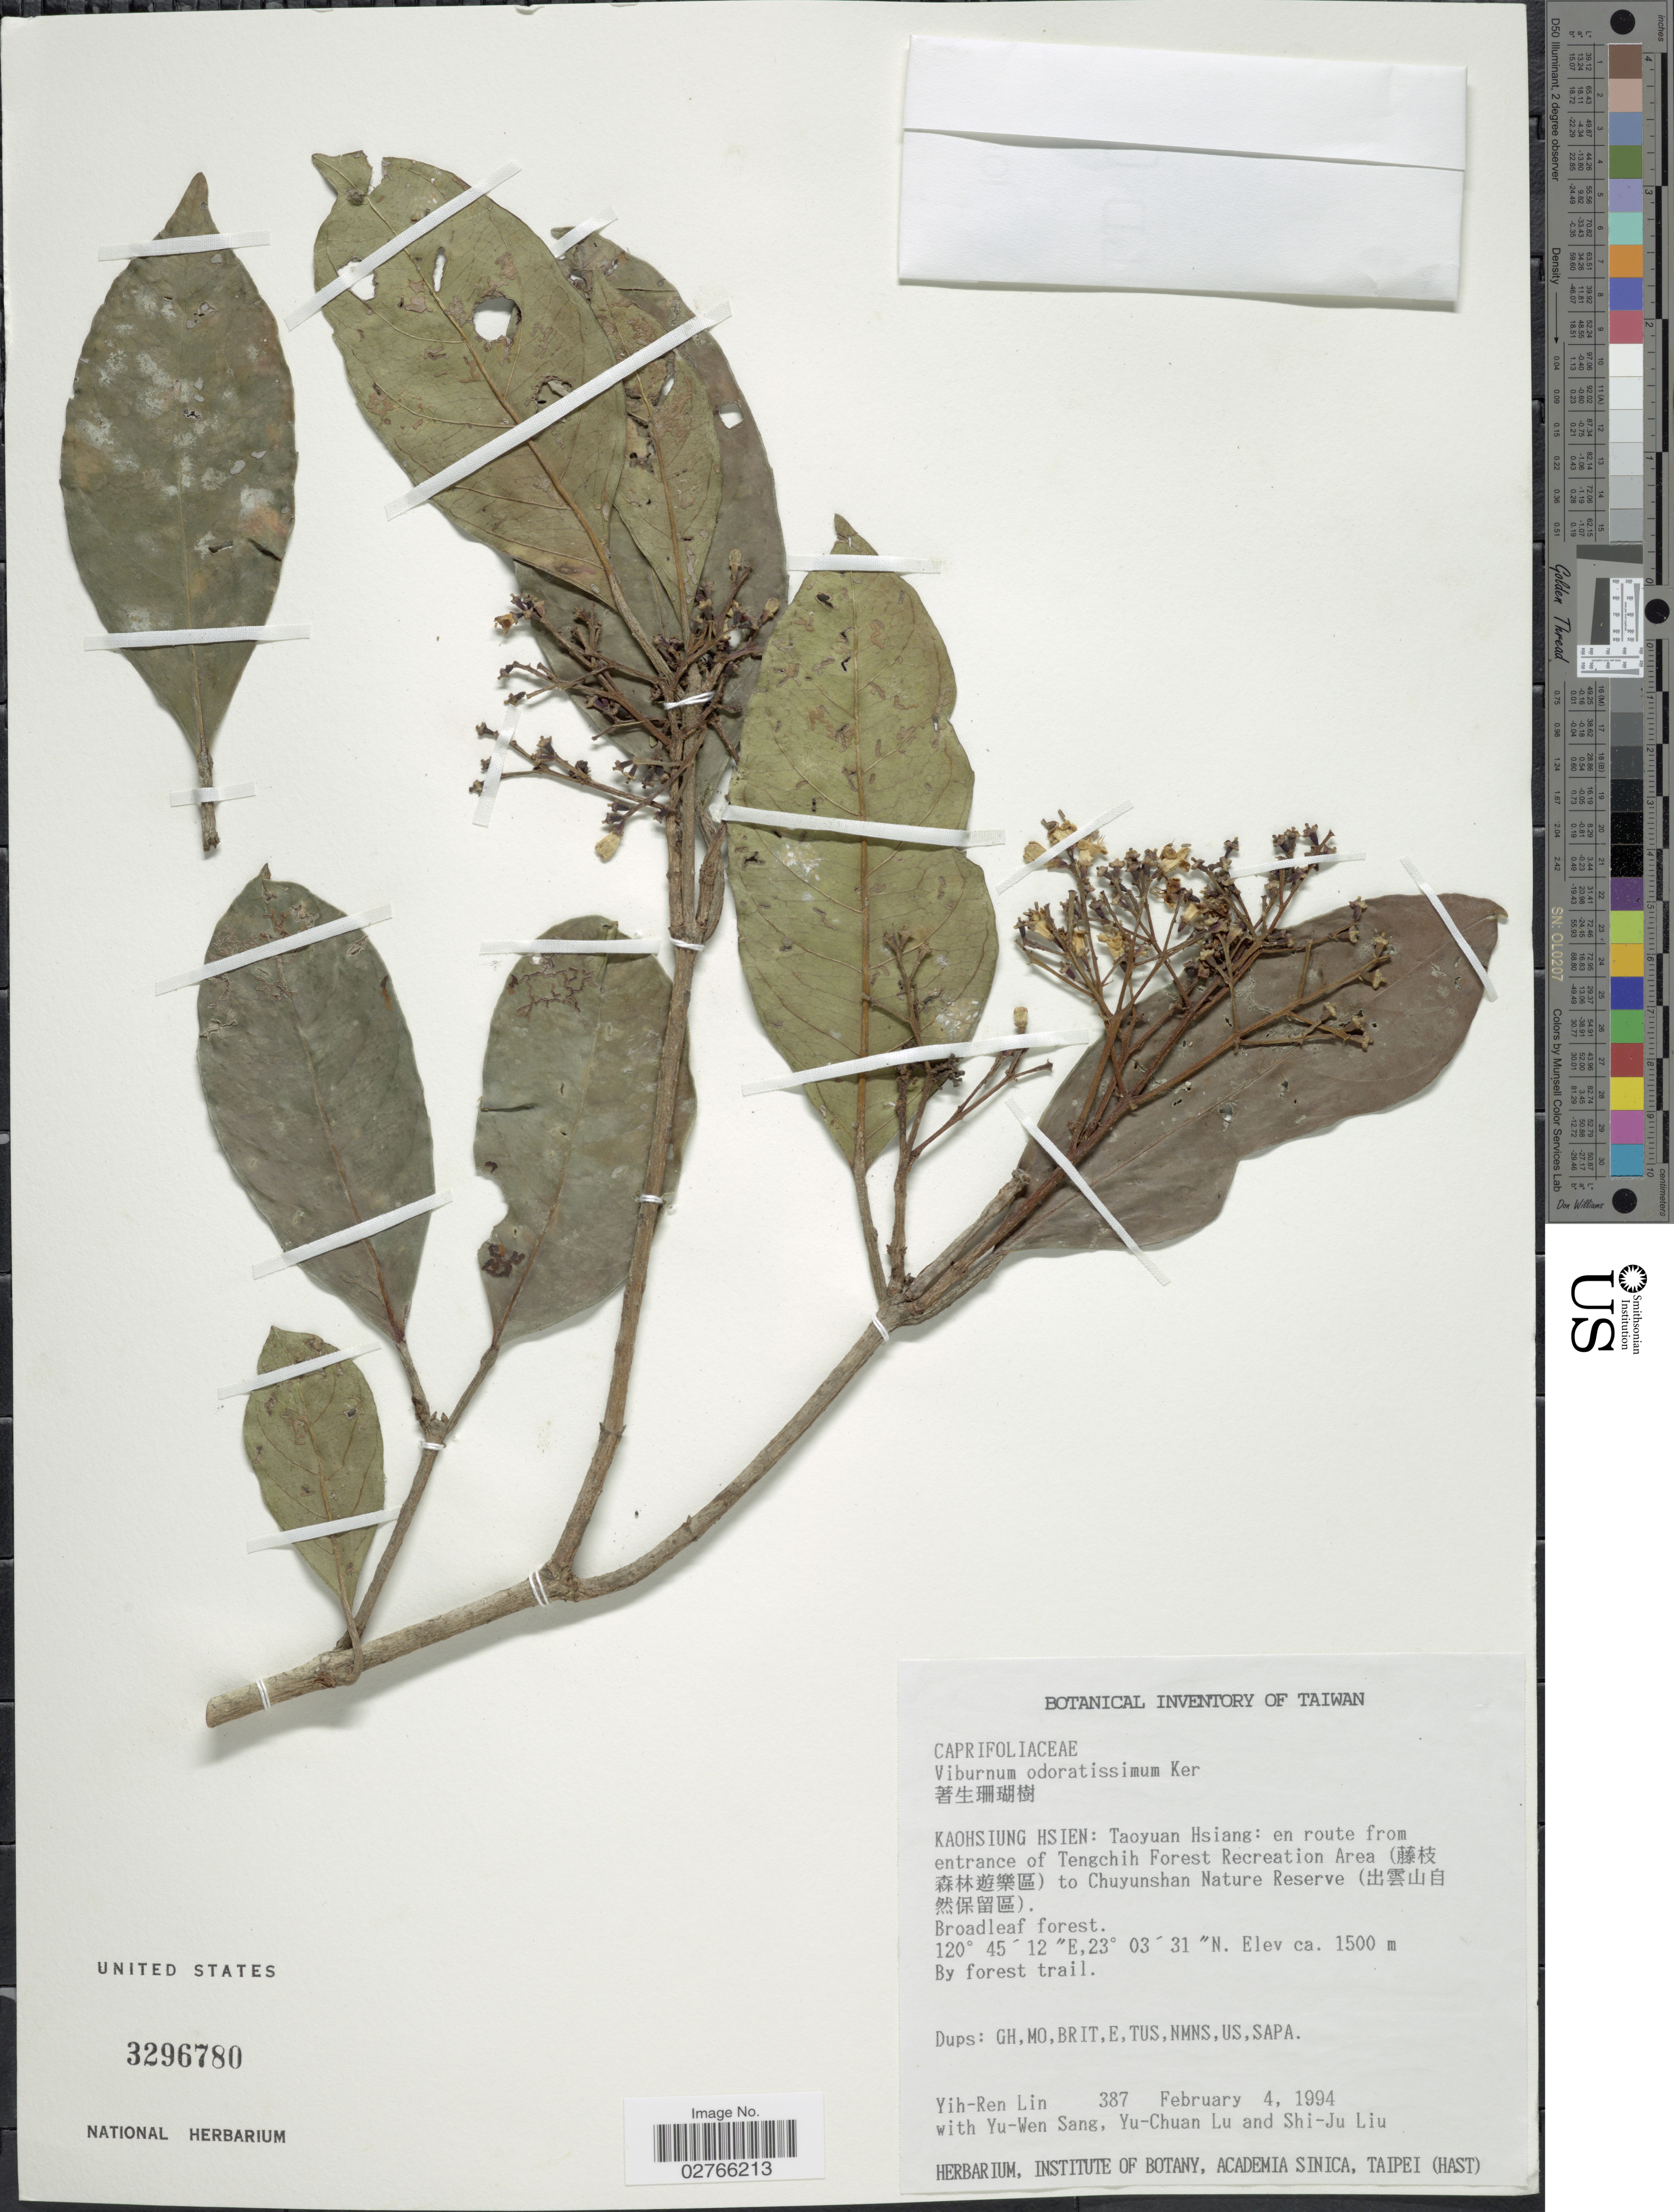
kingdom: Plantae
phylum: Tracheophyta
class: Magnoliopsida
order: Dipsacales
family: Viburnaceae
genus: Viburnum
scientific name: Viburnum odoratissimum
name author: Ker Gawl.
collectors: Y. Lin, Y. Sang, Y. C. Lu & S. J. Liu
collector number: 387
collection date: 1994-02-04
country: Taiwan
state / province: Kaohsiung City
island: Taiwan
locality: Kaohsiung Hsien: Taoyuan Hsiang: en route from entrance of Tengchih Forest Recreation Area to Chuyunshan Nature Reserve, Broadleaf forest.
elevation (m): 1500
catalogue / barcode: US 3296780